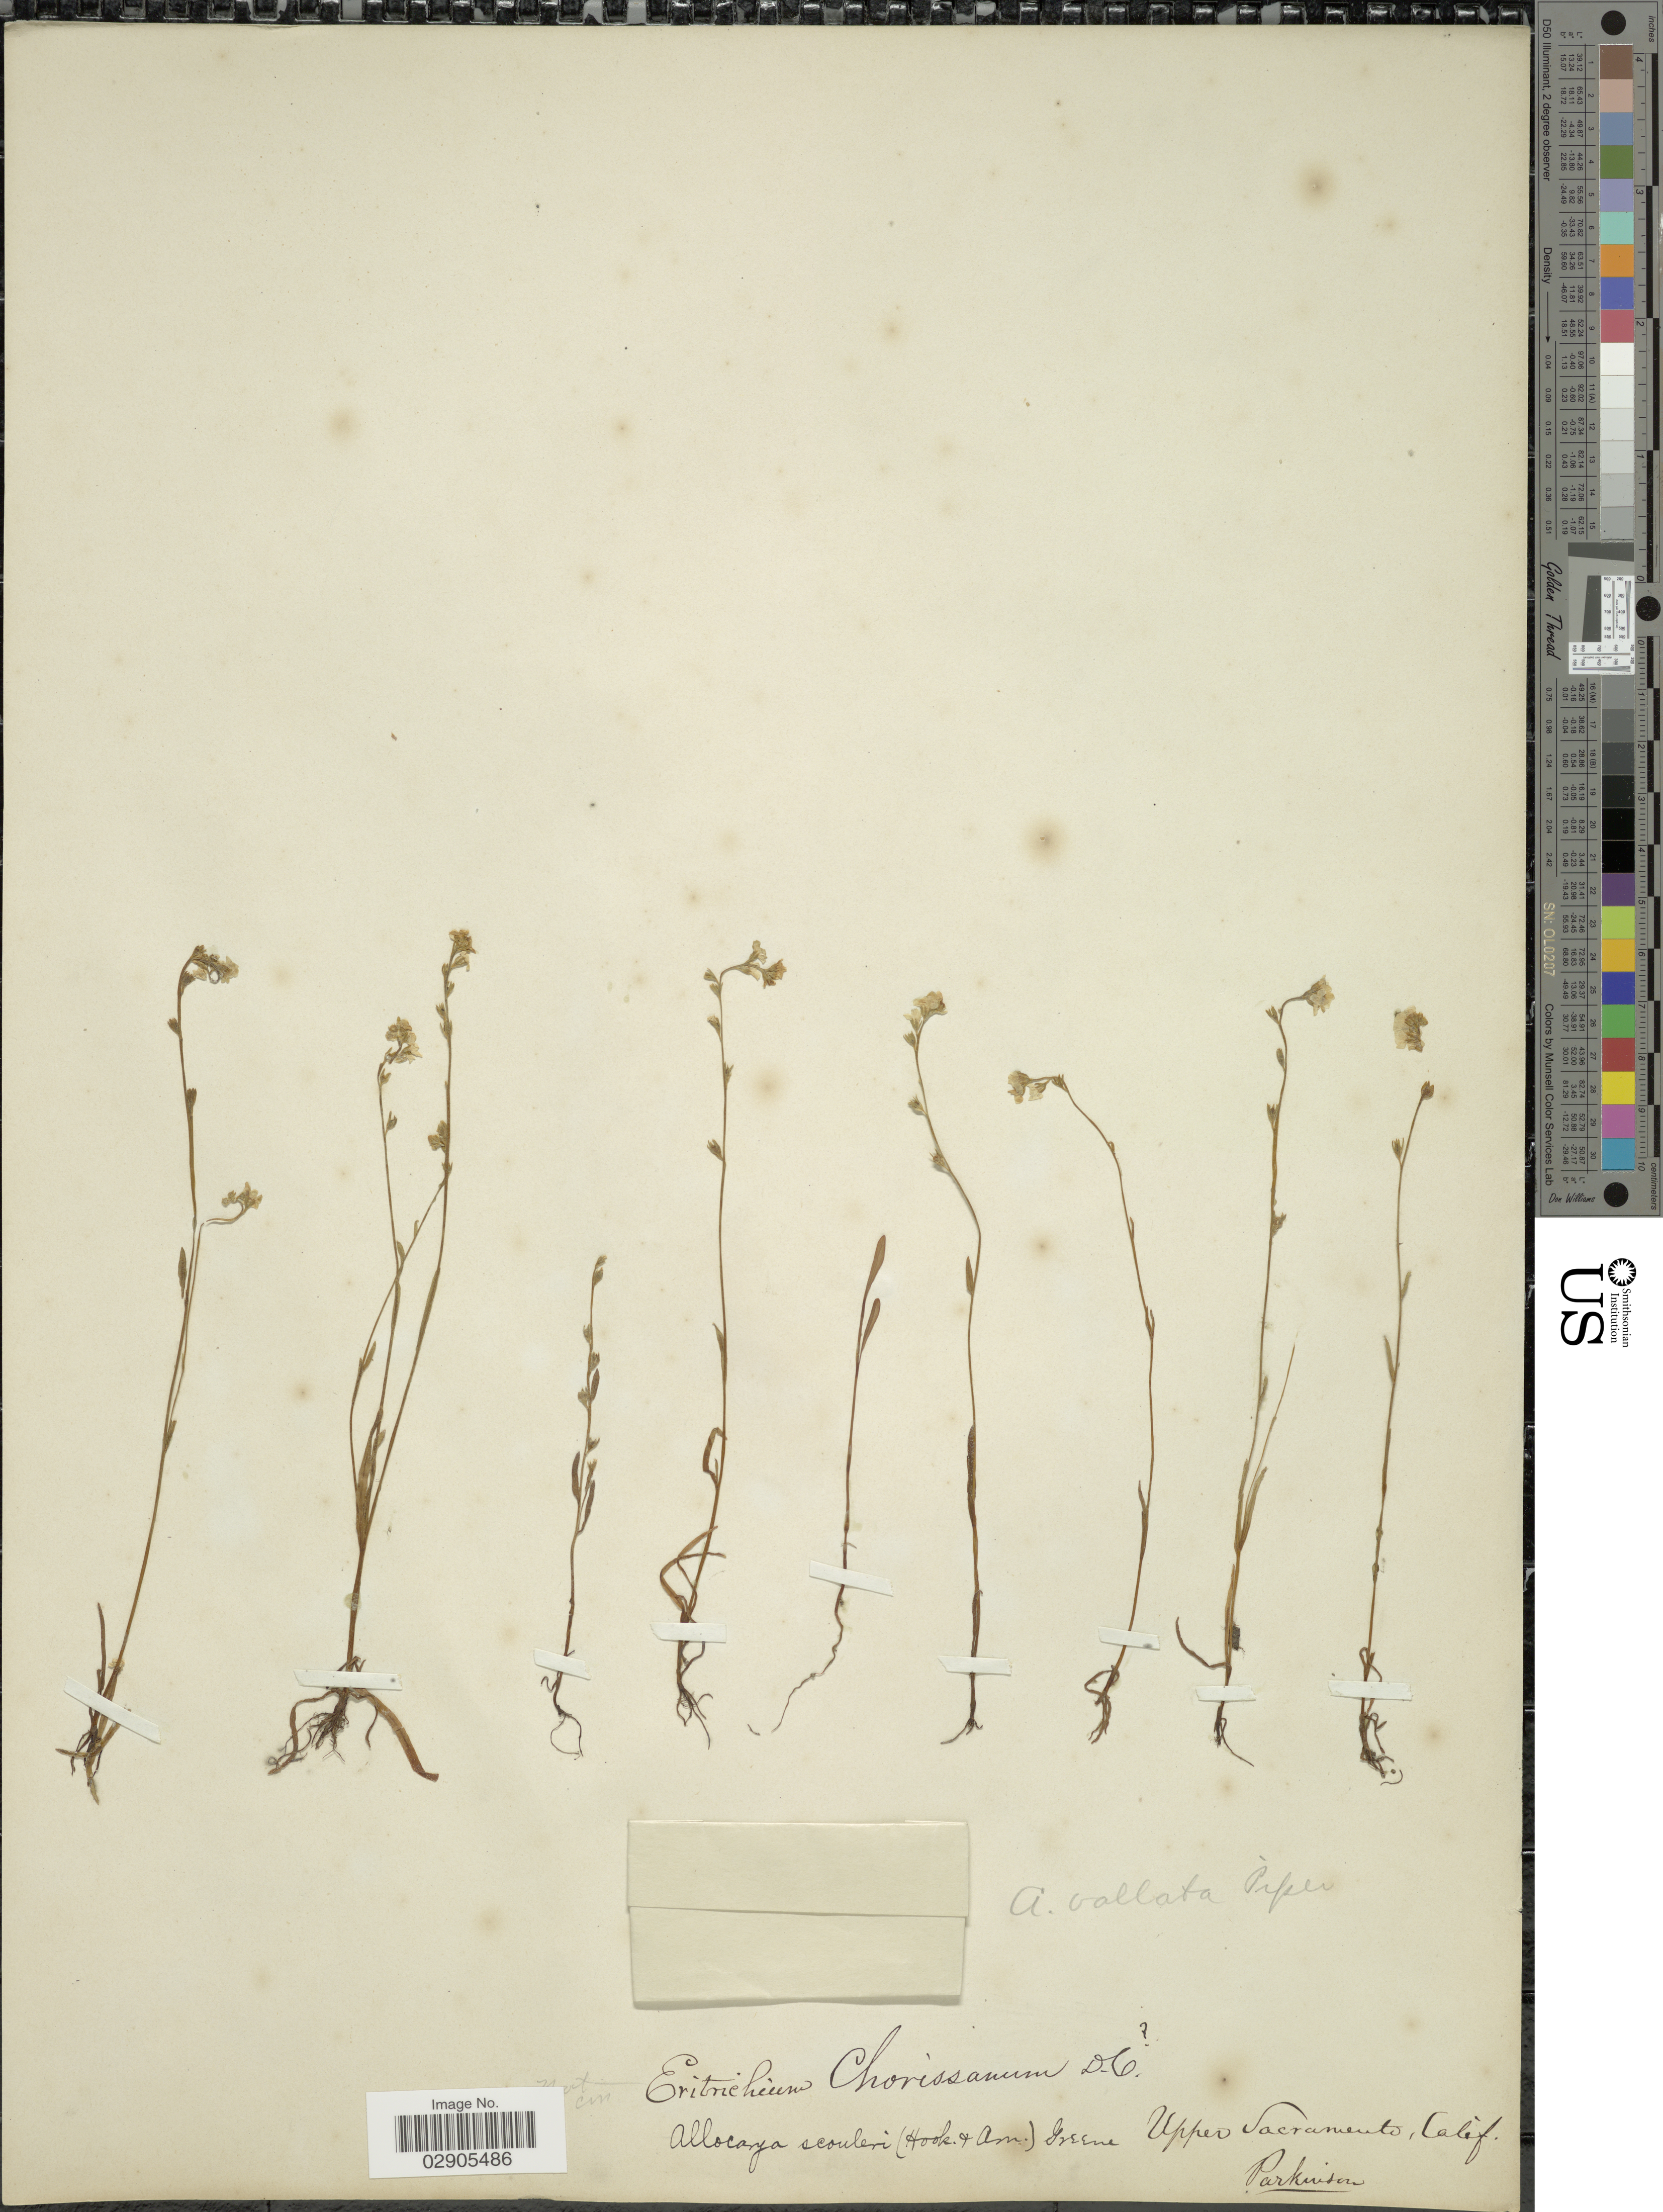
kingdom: Plantae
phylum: Tracheophyta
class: Magnoliopsida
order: Boraginales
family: Boraginaceae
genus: Allocarya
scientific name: Allocarya vallata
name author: Piper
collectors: Parkinson, --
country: United States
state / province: California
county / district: Sacramento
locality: Upper Sacramento.